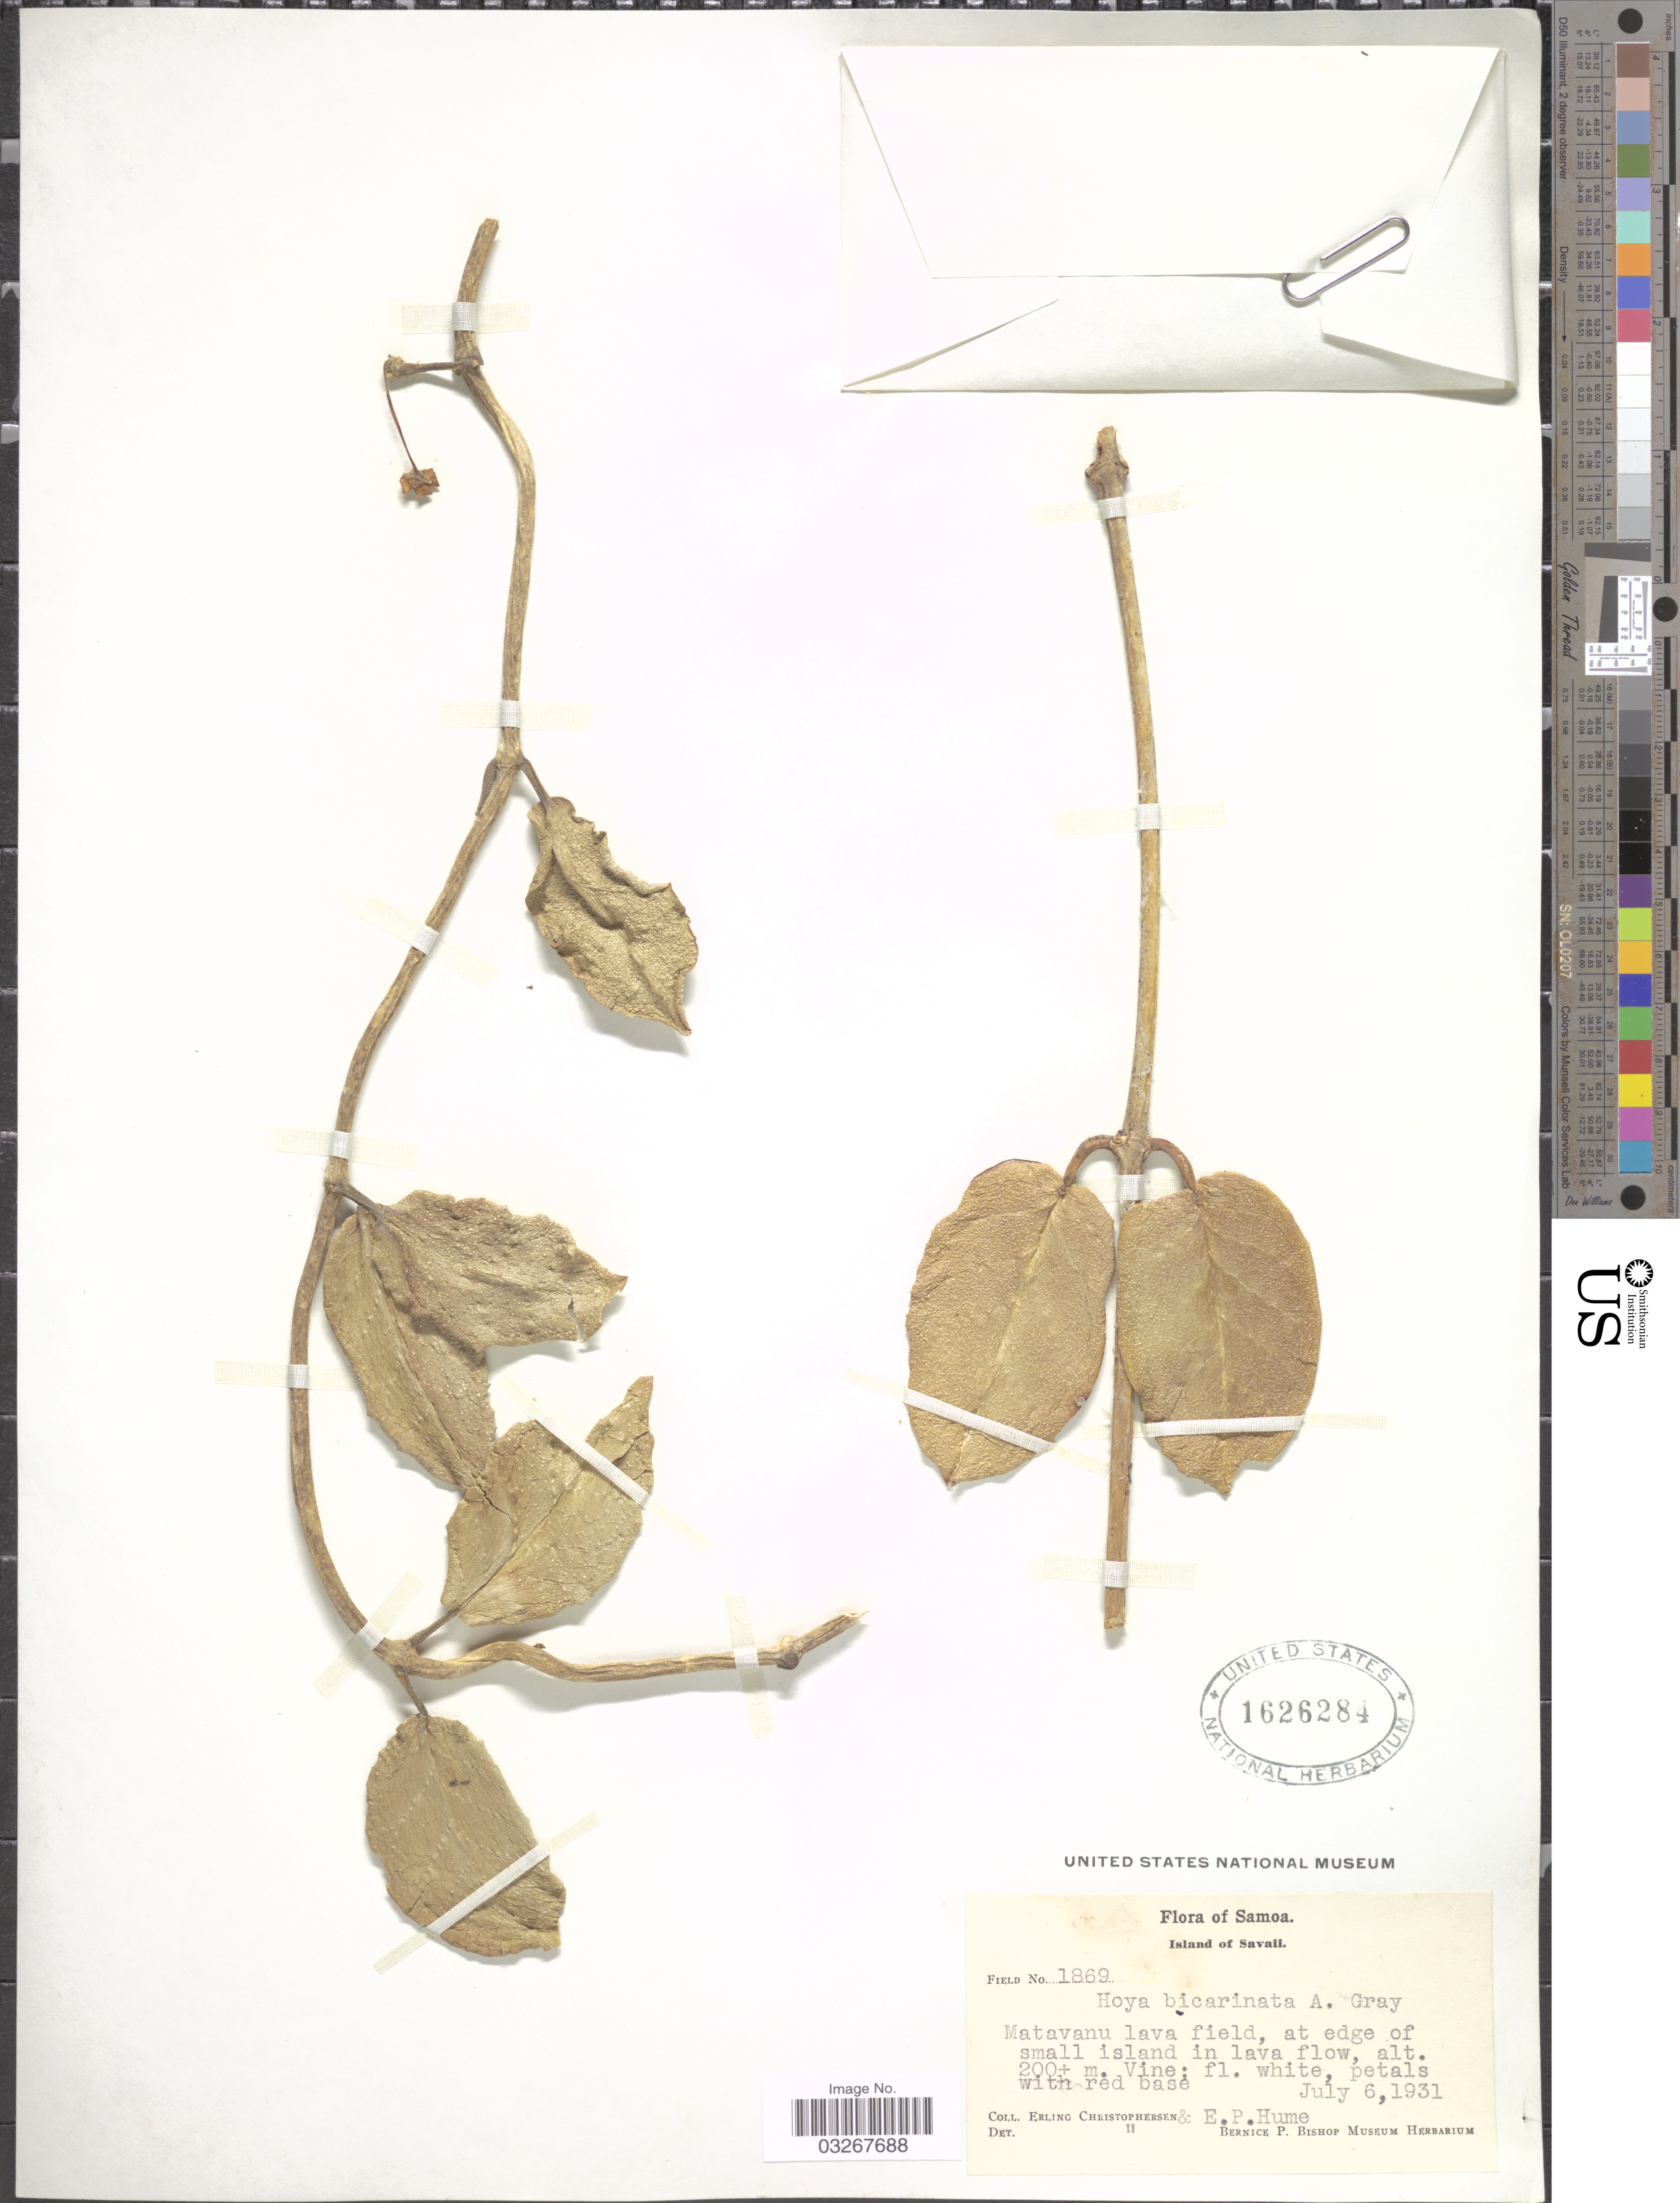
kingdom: Plantae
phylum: Tracheophyta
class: Magnoliopsida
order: Gentianales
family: Apocynaceae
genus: Hoya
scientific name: Hoya australis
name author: R. Br. ex J. Traill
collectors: E. Christophersen & E. P. Hume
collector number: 1869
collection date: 1931-07-06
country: Samoa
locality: Samoa, Island of Savaii, Matavanu lava field, at edge of small island in lava flow.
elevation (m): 200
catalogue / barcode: US 1626284